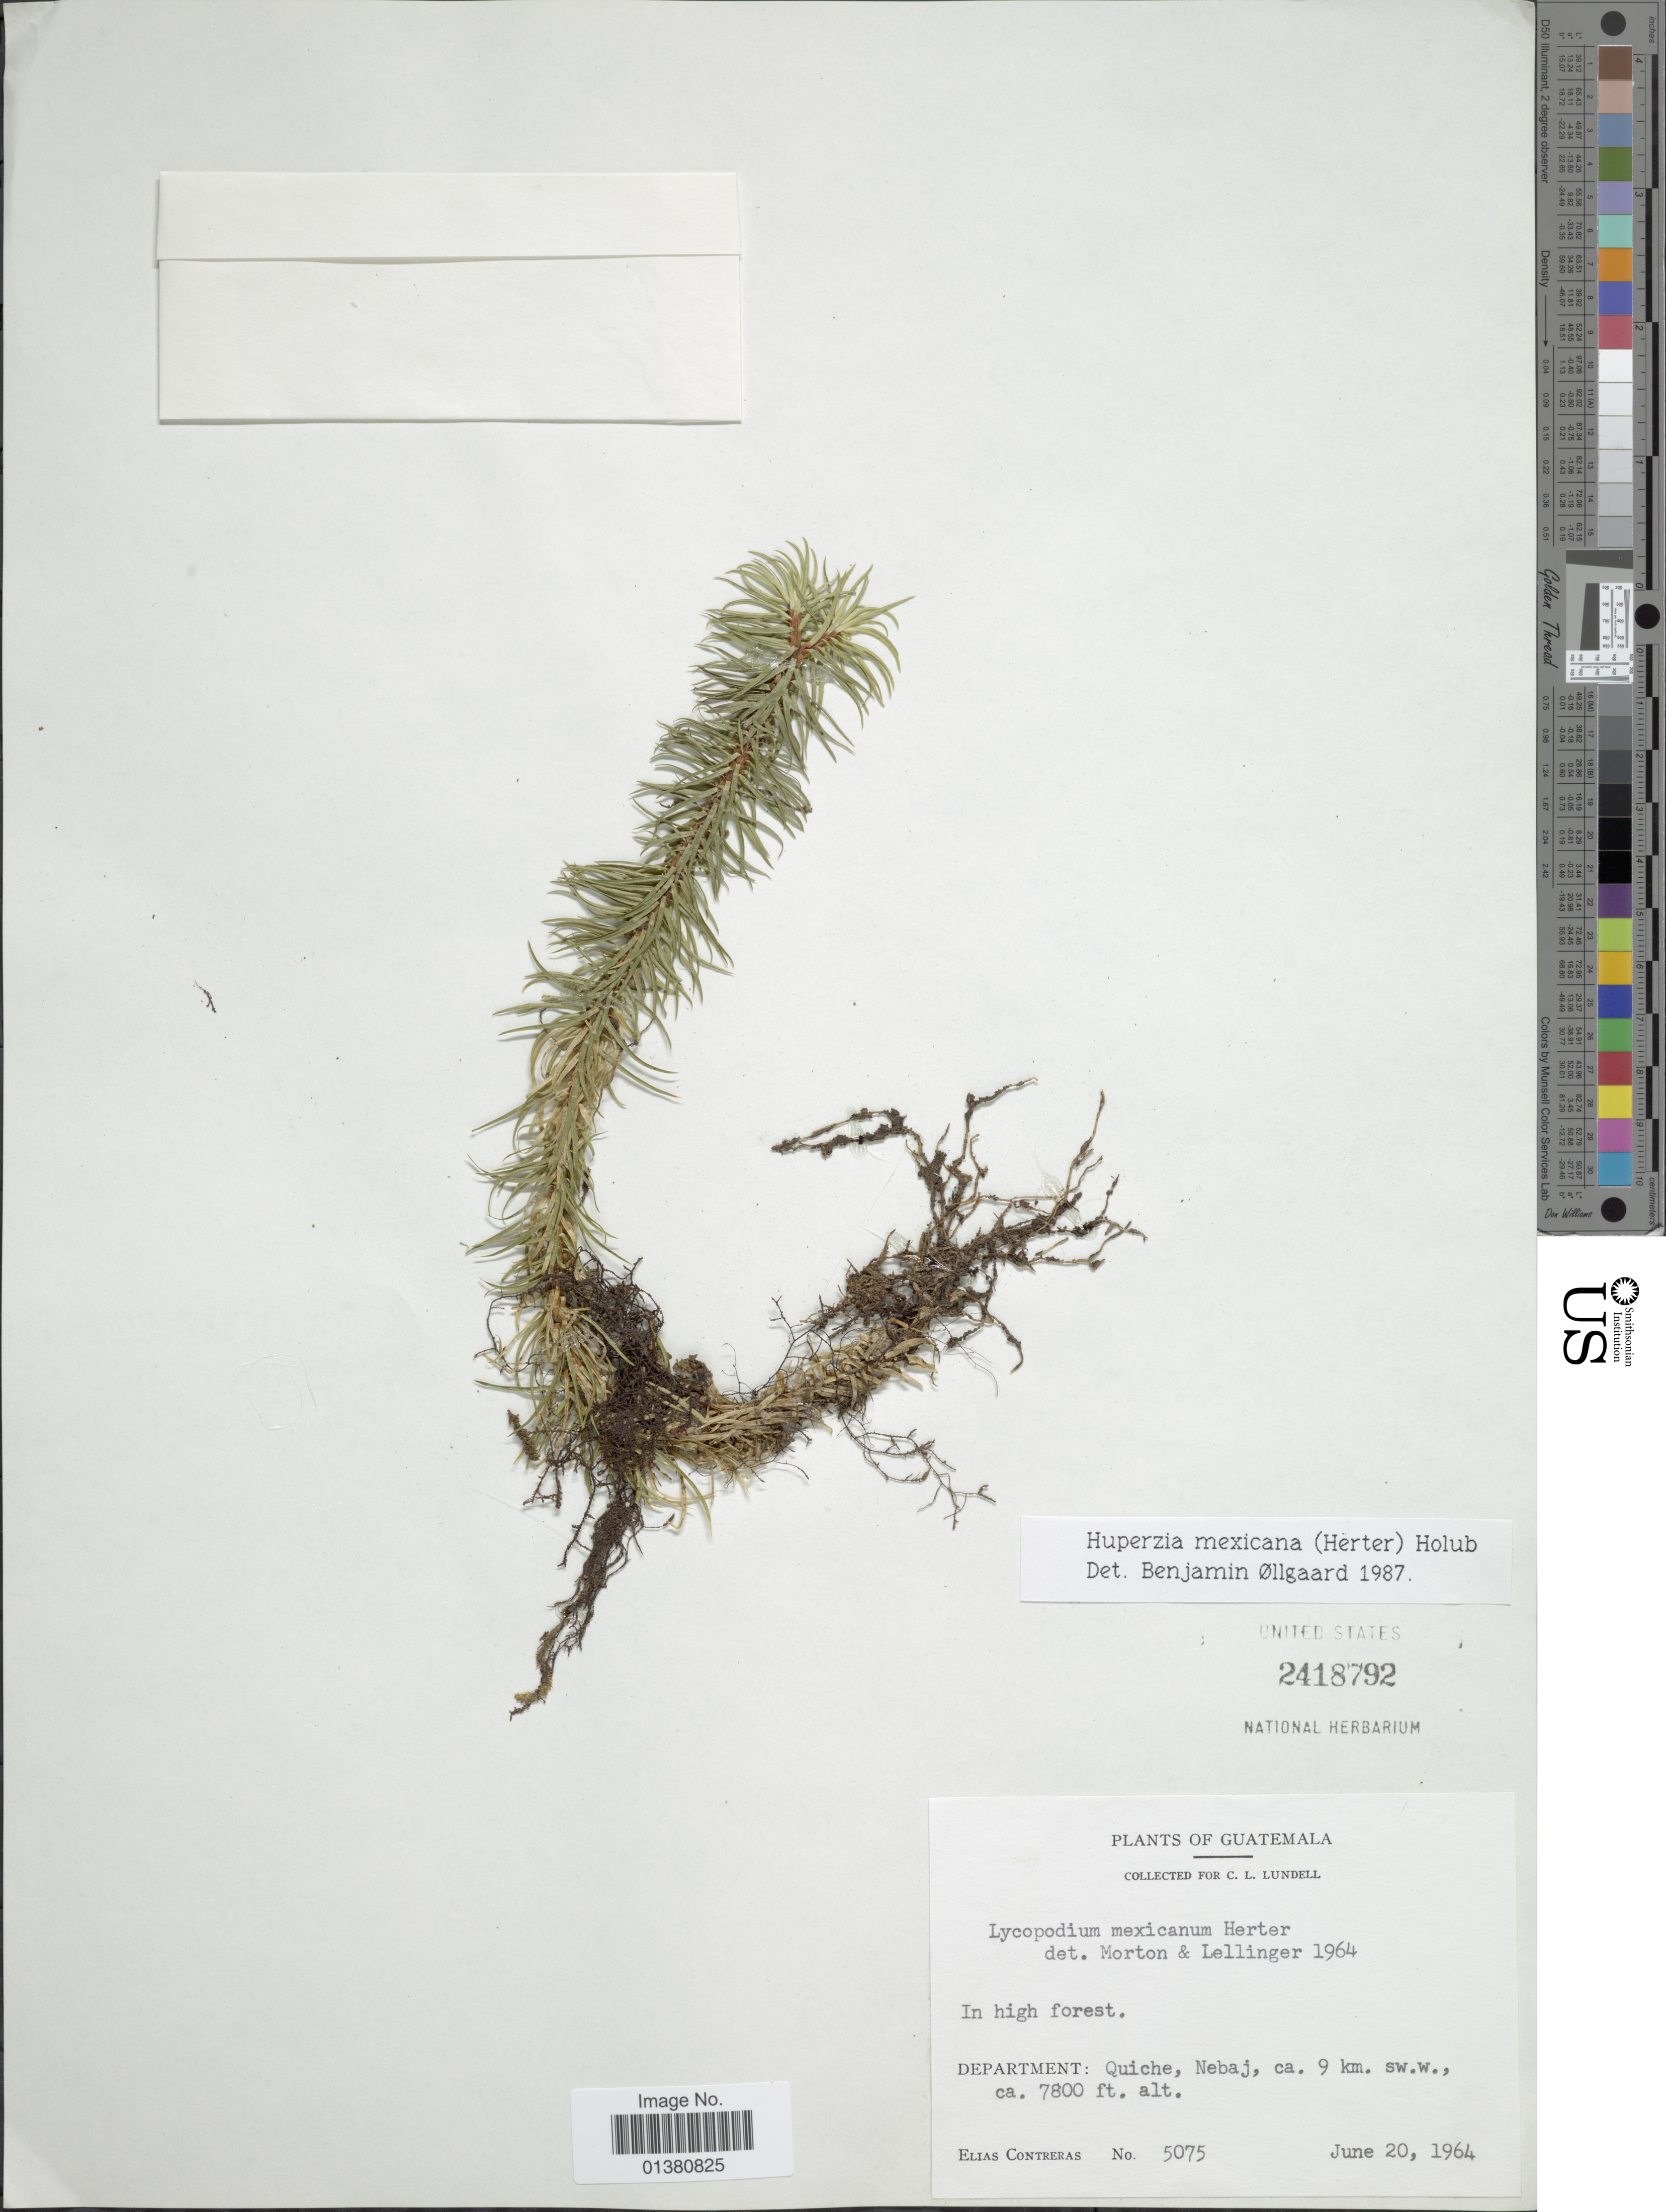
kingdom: Plantae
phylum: Tracheophyta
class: Lycopodiopsida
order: Lycopodiales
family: Lycopodiaceae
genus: Phlegmariurus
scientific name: Phlegmariurus mexicanus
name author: (Herter) B. Øllg.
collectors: E. Contreras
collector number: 5075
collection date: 1964-06-20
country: Guatemala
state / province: El Quiché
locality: Department: Quiche, Nebaj, ca 9 km. sw.w.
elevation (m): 2377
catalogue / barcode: US 2418792